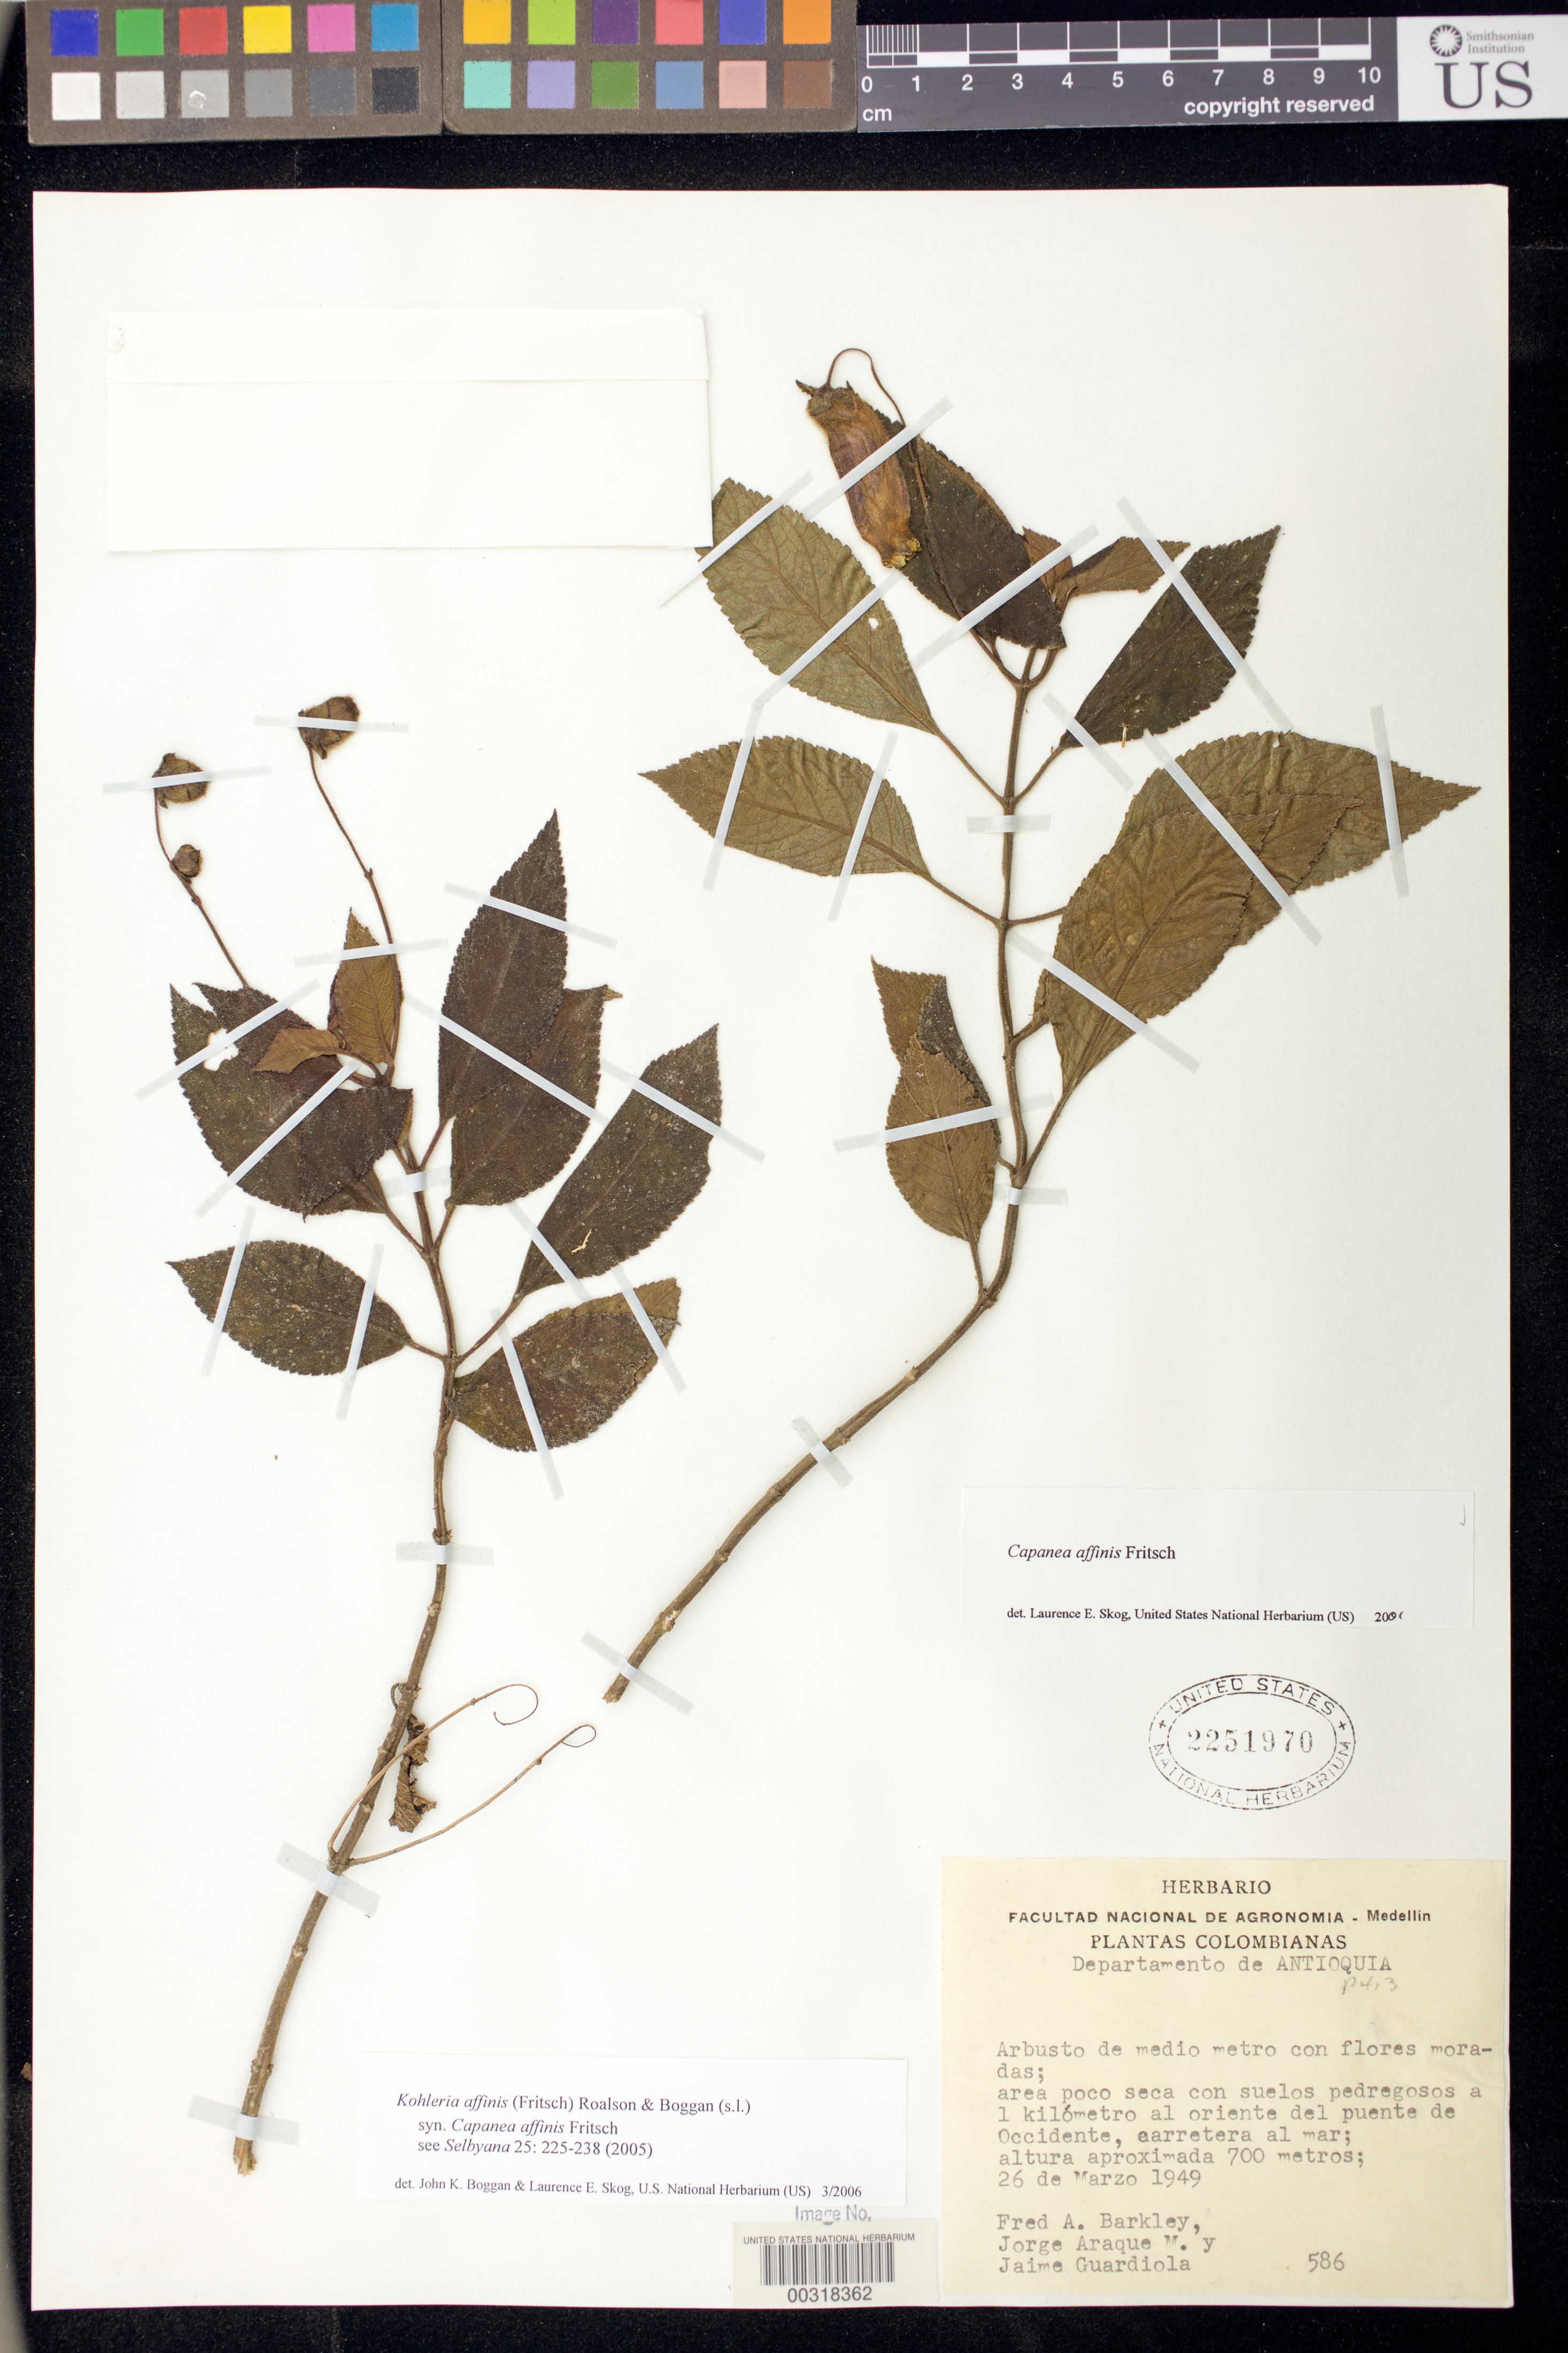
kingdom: Plantae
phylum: Tracheophyta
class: Magnoliopsida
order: Lamiales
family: Gesneriaceae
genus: Kohleria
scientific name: Kohleria affinis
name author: (Fritsch) Roalson & Boggan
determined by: Boggan, J. K.; Skog, L. E.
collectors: F. A. Barkley, J. Araque Molina & J. Guardiola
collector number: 586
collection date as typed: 26 Mar 1949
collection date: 1949-03-26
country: Colombia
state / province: Antioquia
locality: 1 km al oriente del puente de Occidente, carretera al mar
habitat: Area poco seca con suelos pedregosos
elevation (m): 700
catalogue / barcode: US 2251970